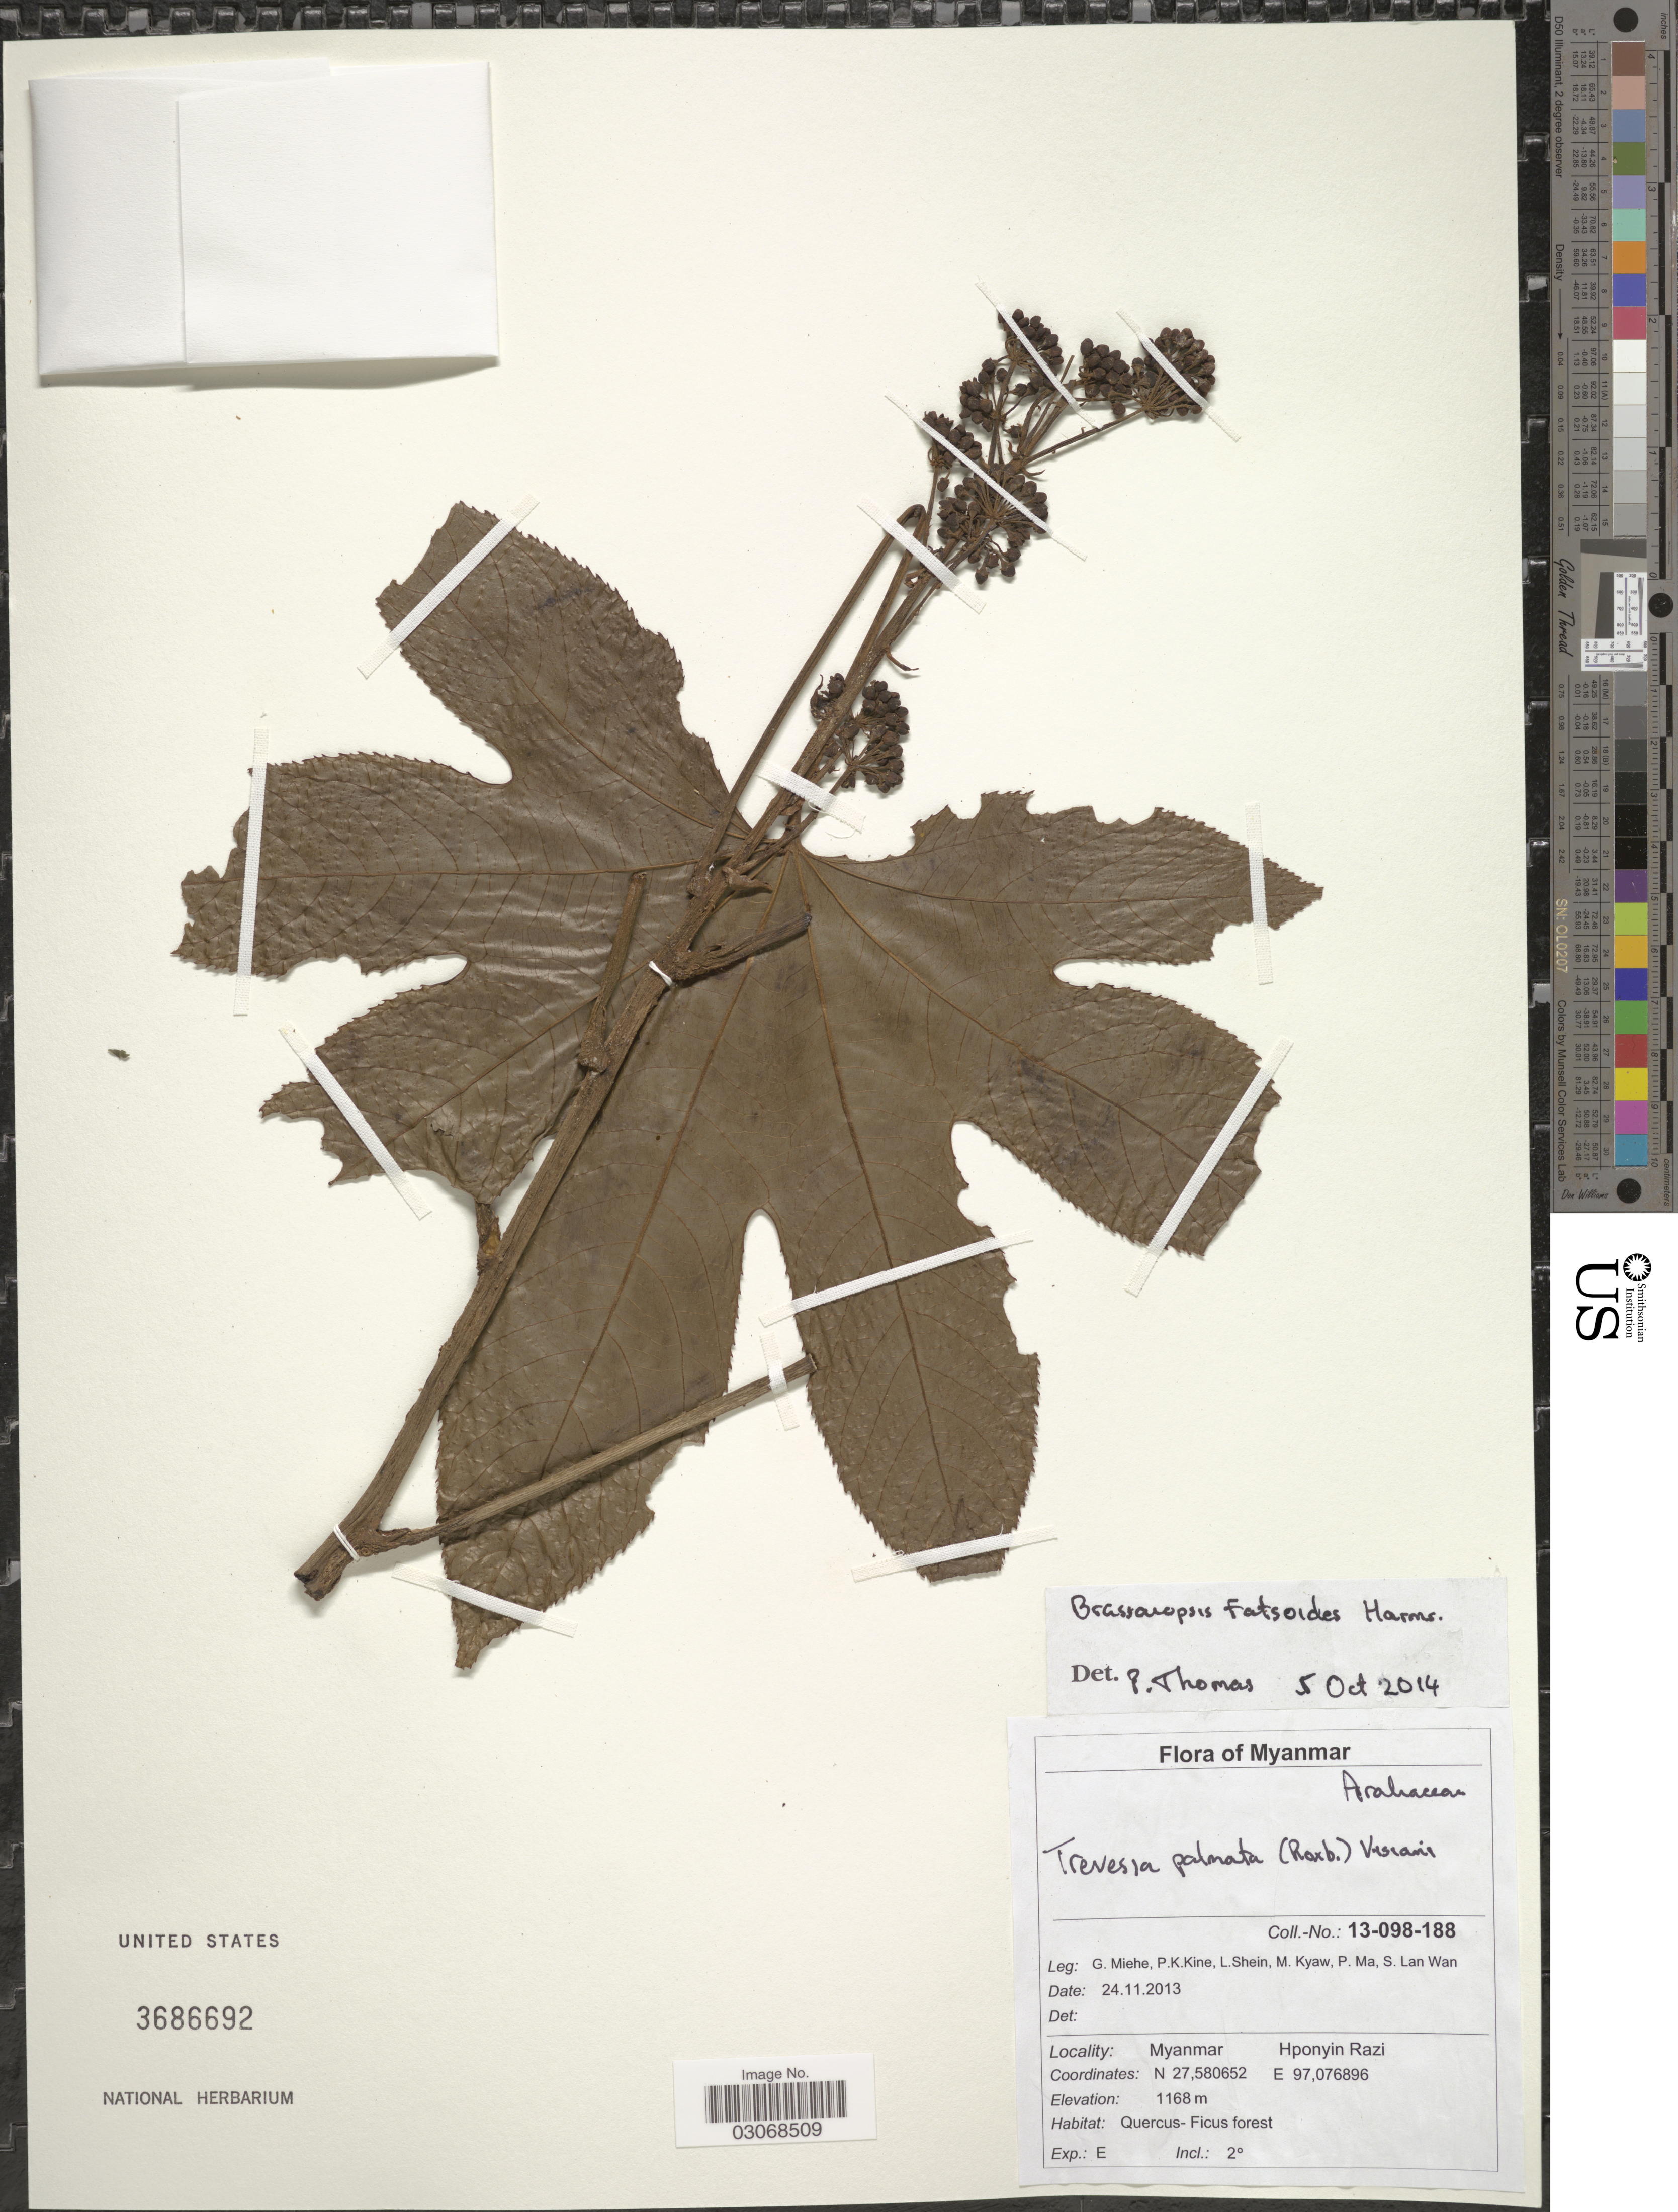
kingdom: Plantae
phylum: Tracheophyta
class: Magnoliopsida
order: Apiales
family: Araliaceae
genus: Brassaiopsis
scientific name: Brassaiopsis fatsioides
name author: Harms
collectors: G. Miehe, P. Kine, L. Shein, M. Kyaw & et al.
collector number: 13-098-188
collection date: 2013-11-24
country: Myanmar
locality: Hponyin Razi.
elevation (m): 1168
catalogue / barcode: US 3686692